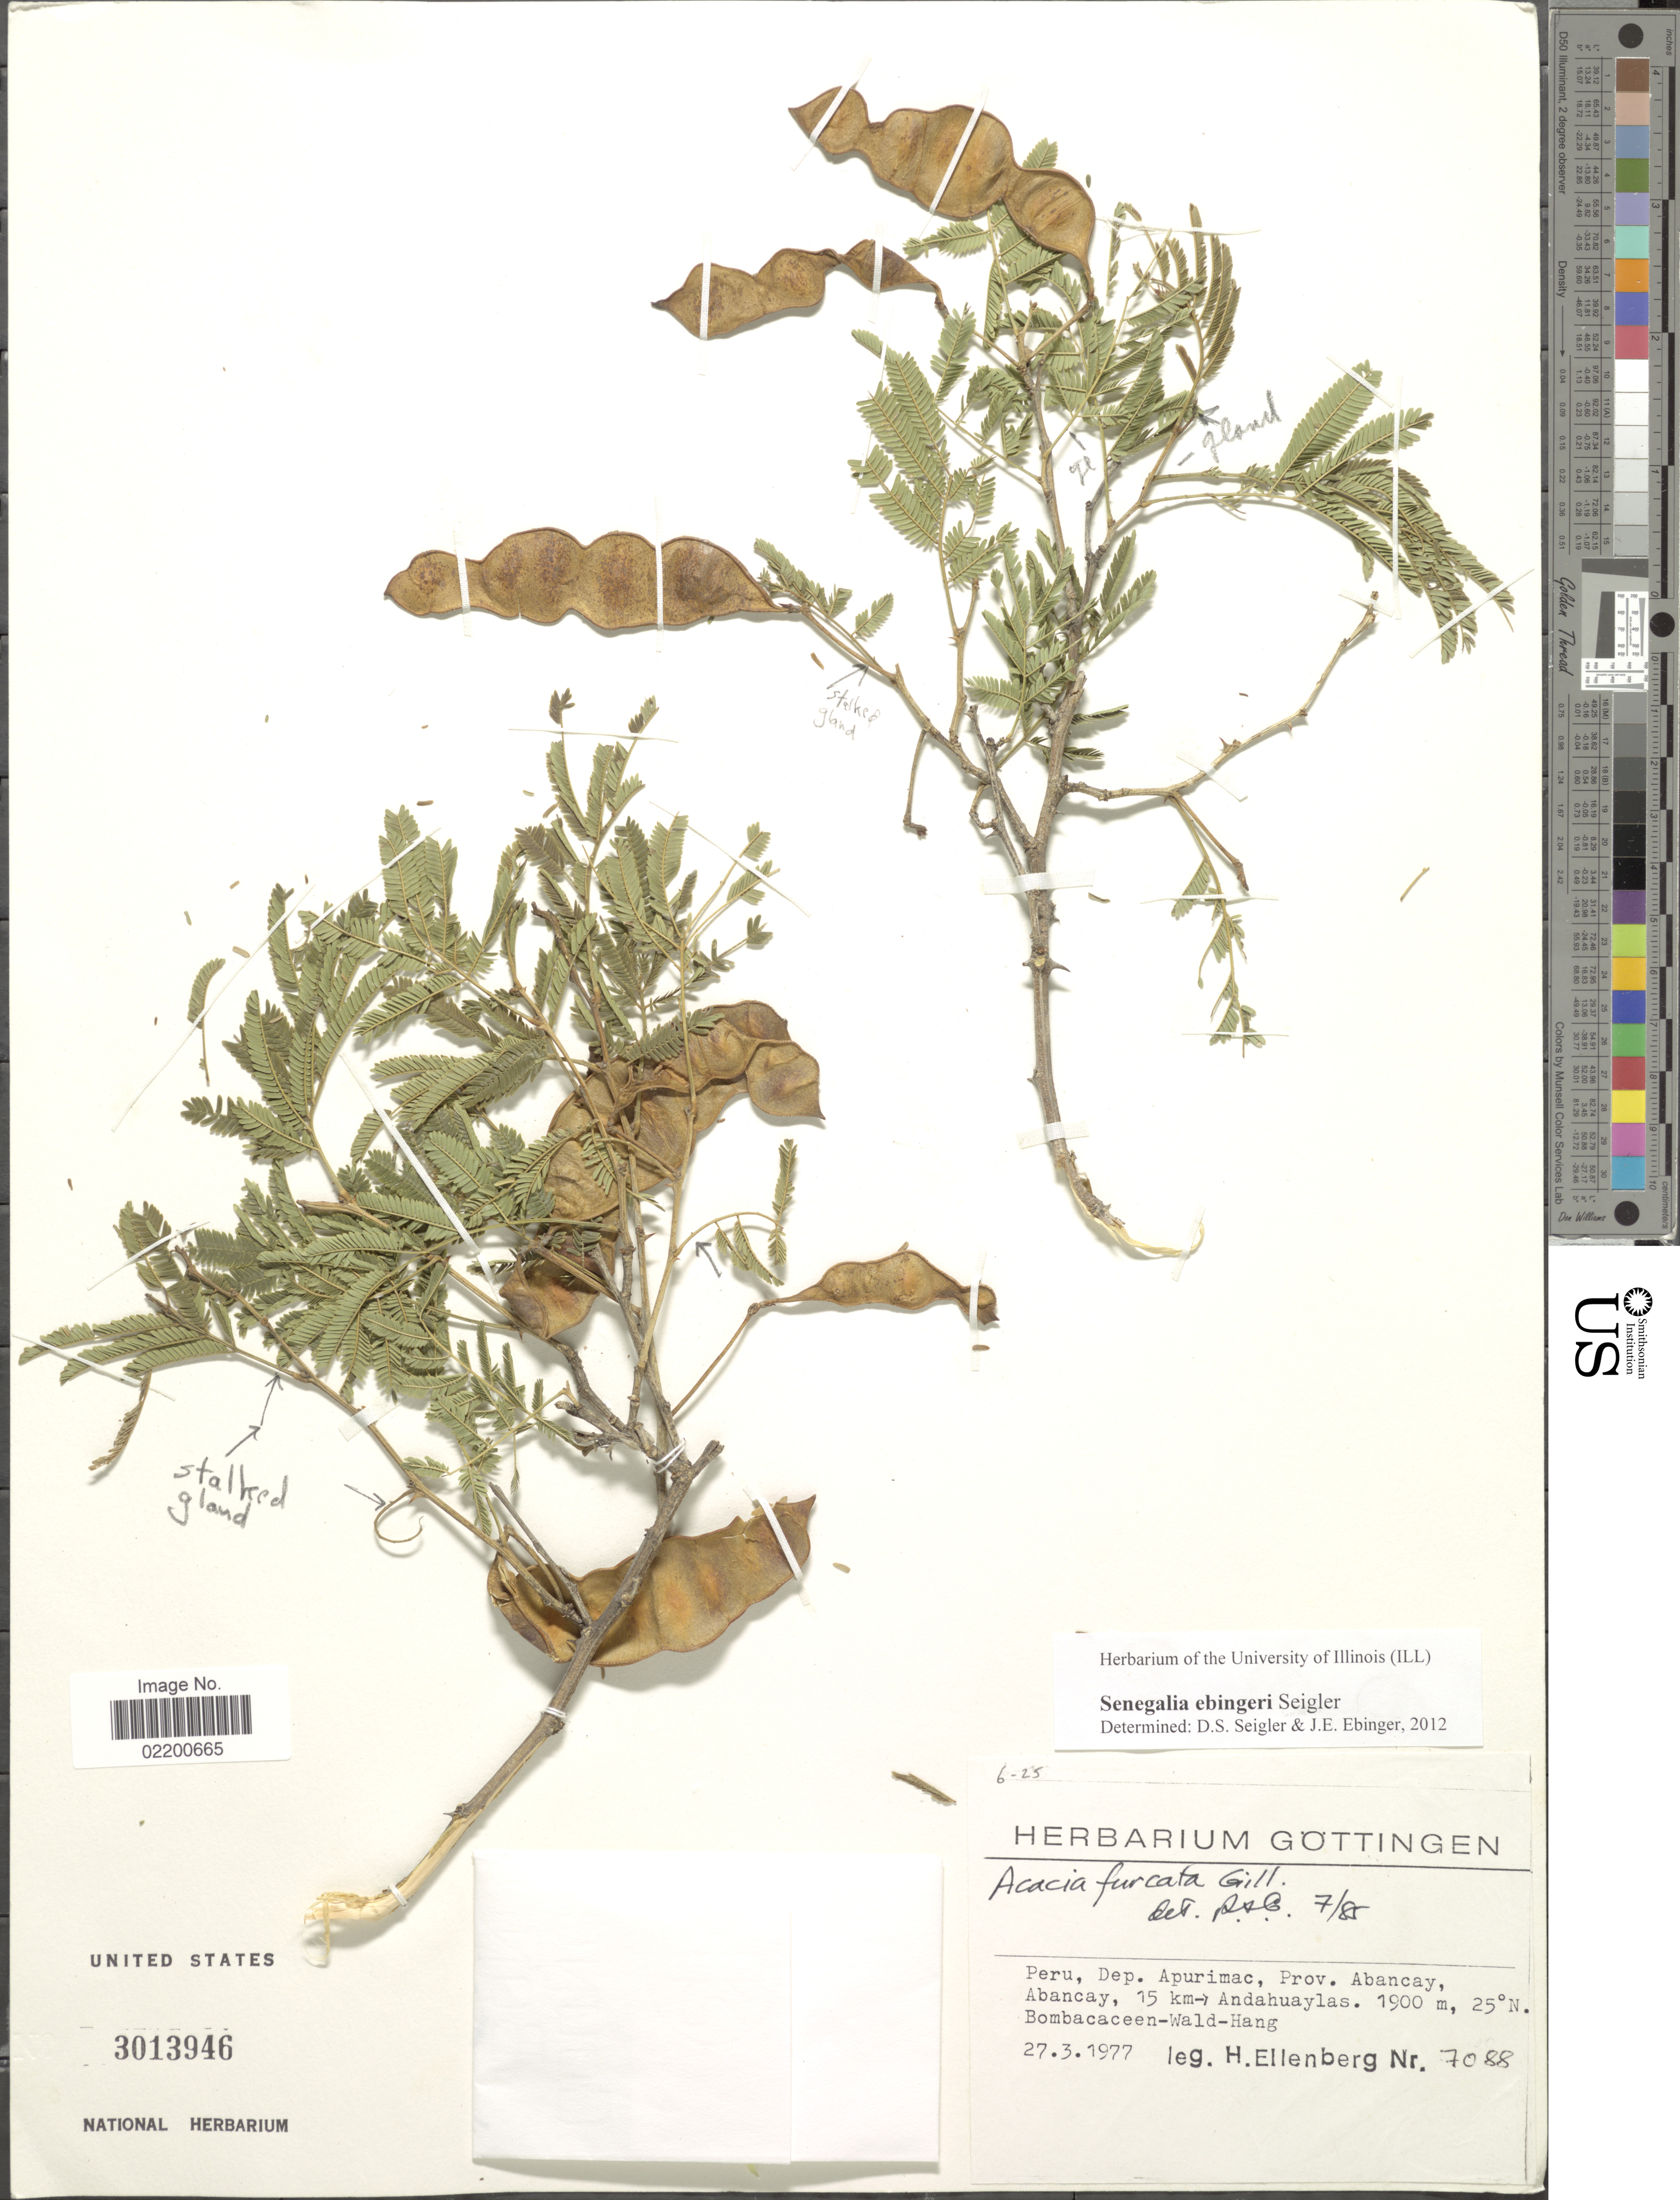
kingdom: Plantae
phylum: Tracheophyta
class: Magnoliopsida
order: Fabales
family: Fabaceae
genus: Senegalia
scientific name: Senegalia ebingeri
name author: Seigler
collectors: H. Ellenberg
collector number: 7088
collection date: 1977-03-27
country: Peru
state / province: Apurímac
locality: Dept. Apurimac, Prov.Abancay, Abancay, 15 km-> Andahuaylas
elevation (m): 1900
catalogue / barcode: US 3013946